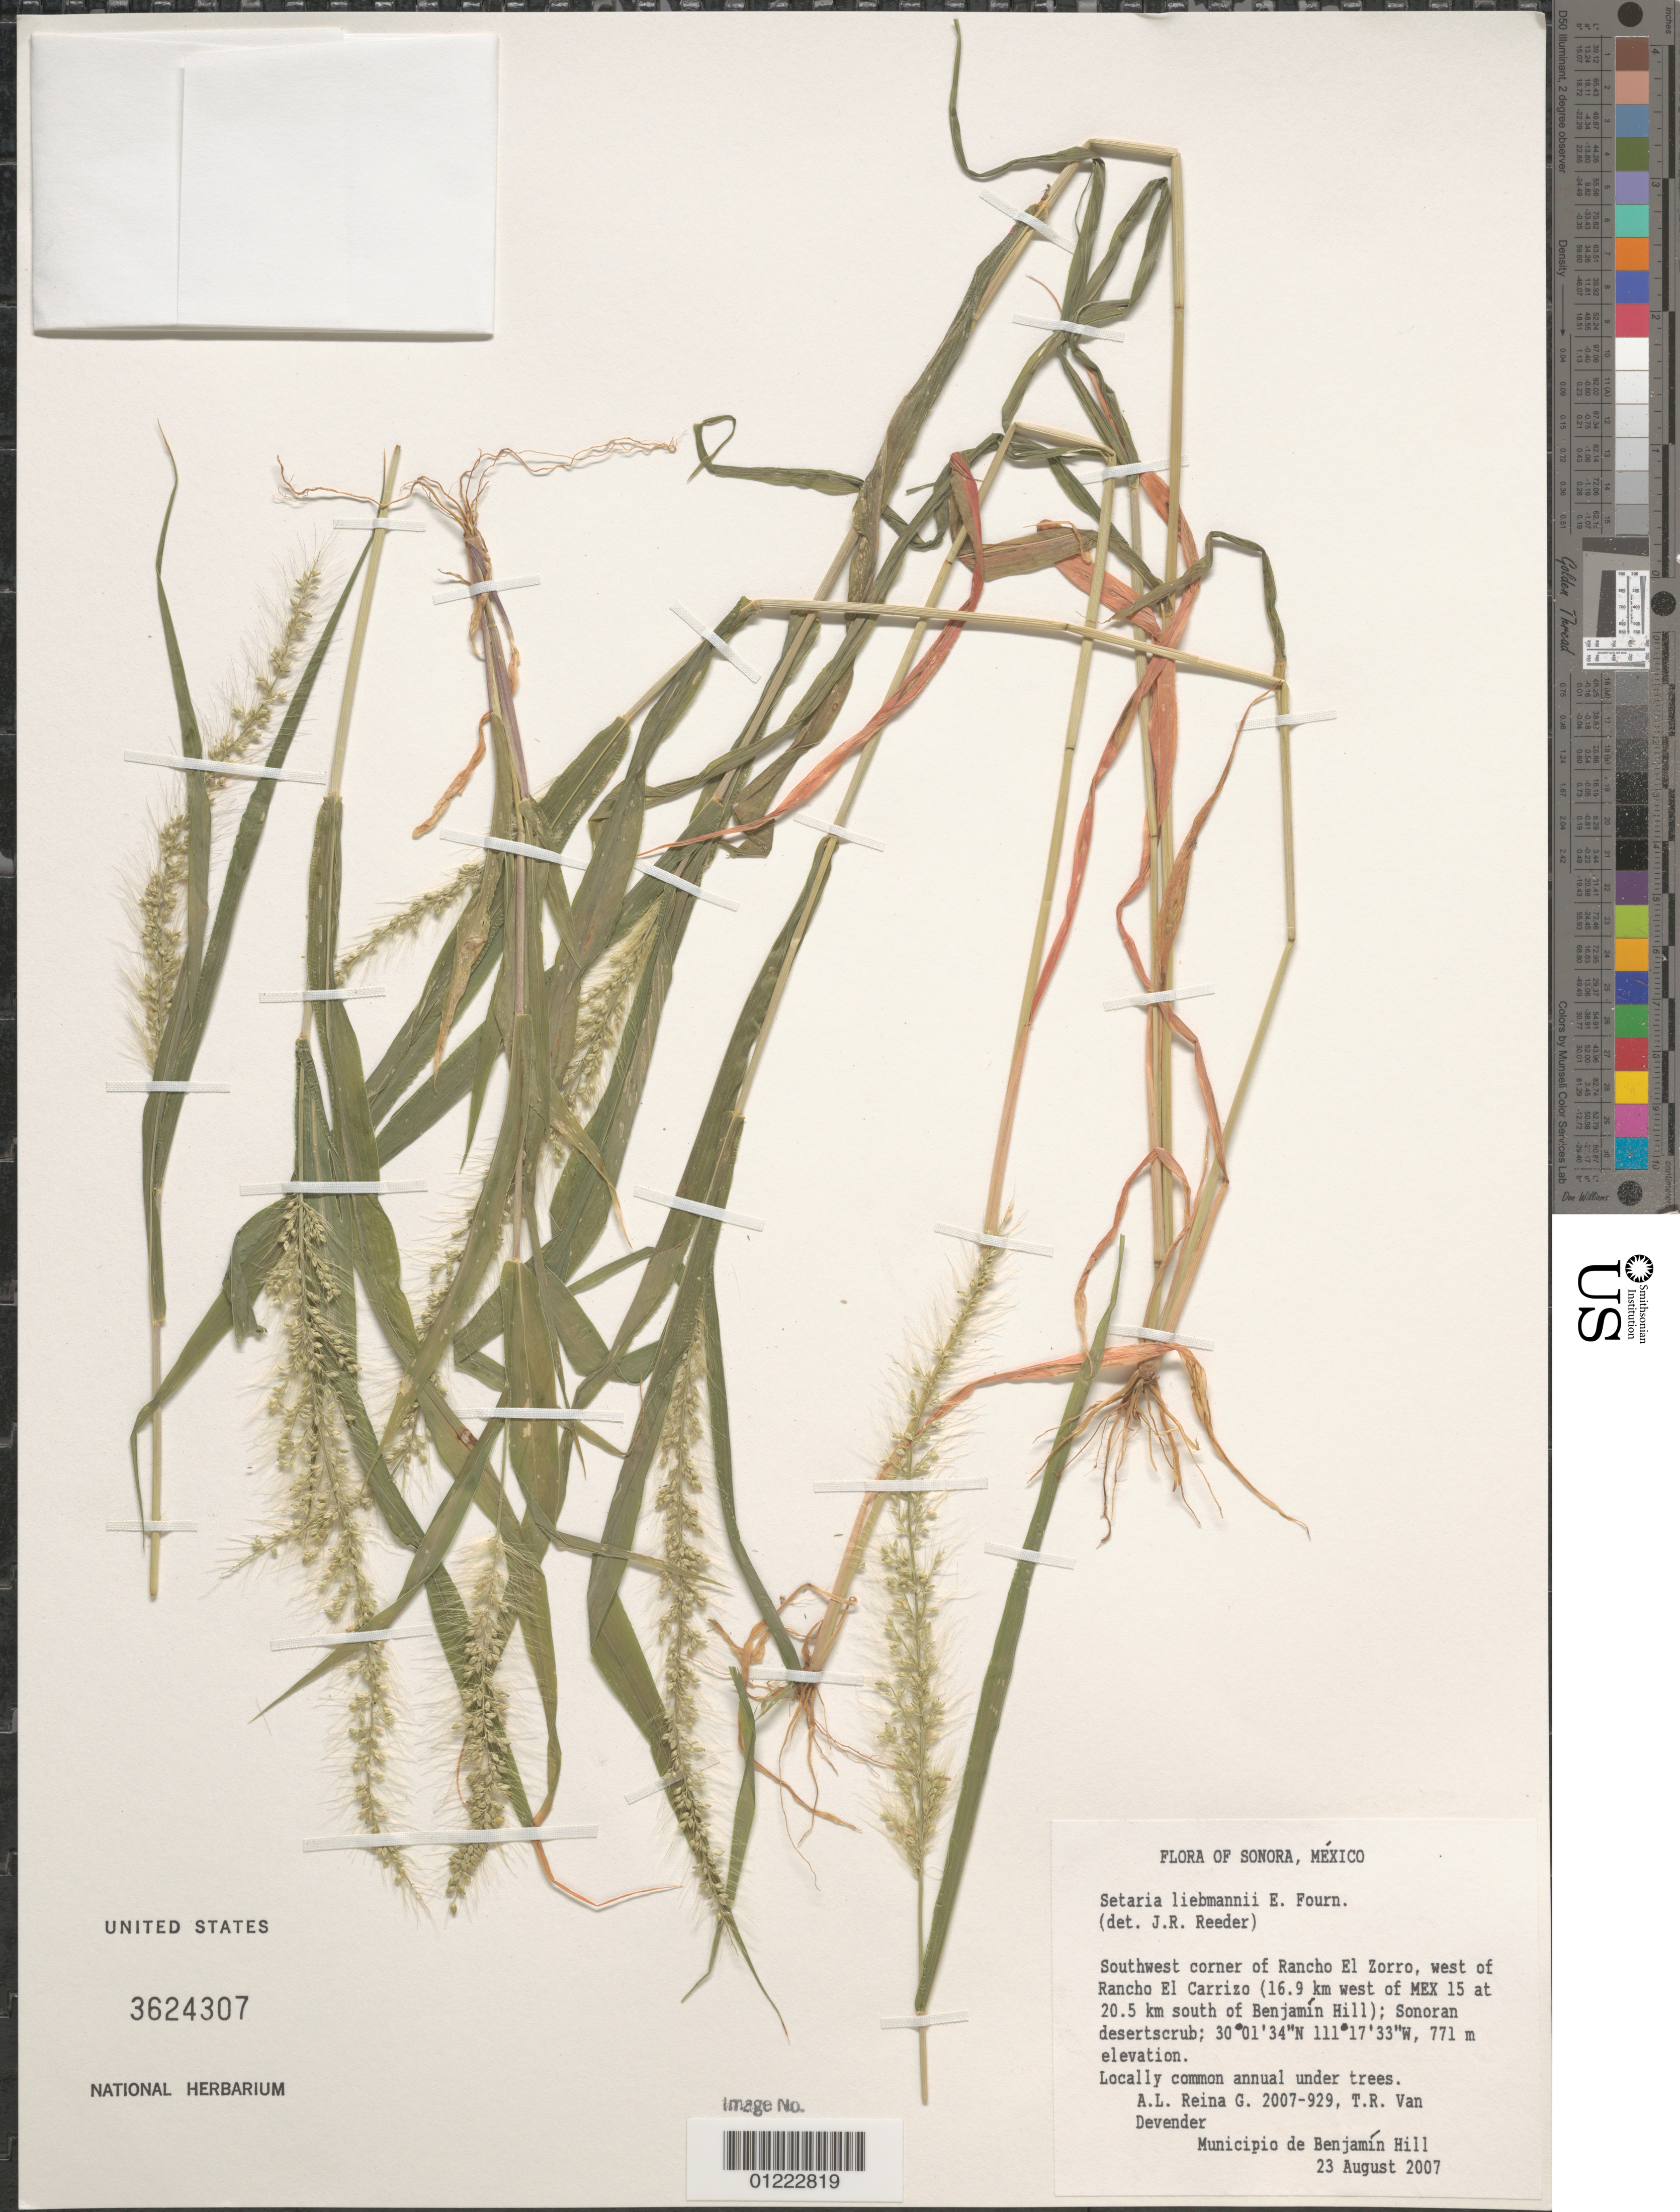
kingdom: Plantae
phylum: Tracheophyta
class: Liliopsida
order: Poales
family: Poaceae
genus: Setaria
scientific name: Setaria liebmannii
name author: E. Fourn.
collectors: A. L. Reina G. & T. R. Van Devender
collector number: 2007-929-929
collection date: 2007-08-23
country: Mexico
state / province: Sonora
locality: Southwest corner of Rancho El Zorro, west of Rancho El Carrizo (16.9 km west of MEX 15 at 20.5 km south of Benjamin Hill); Sonoran desertscrub;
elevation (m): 771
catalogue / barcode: US 3624307